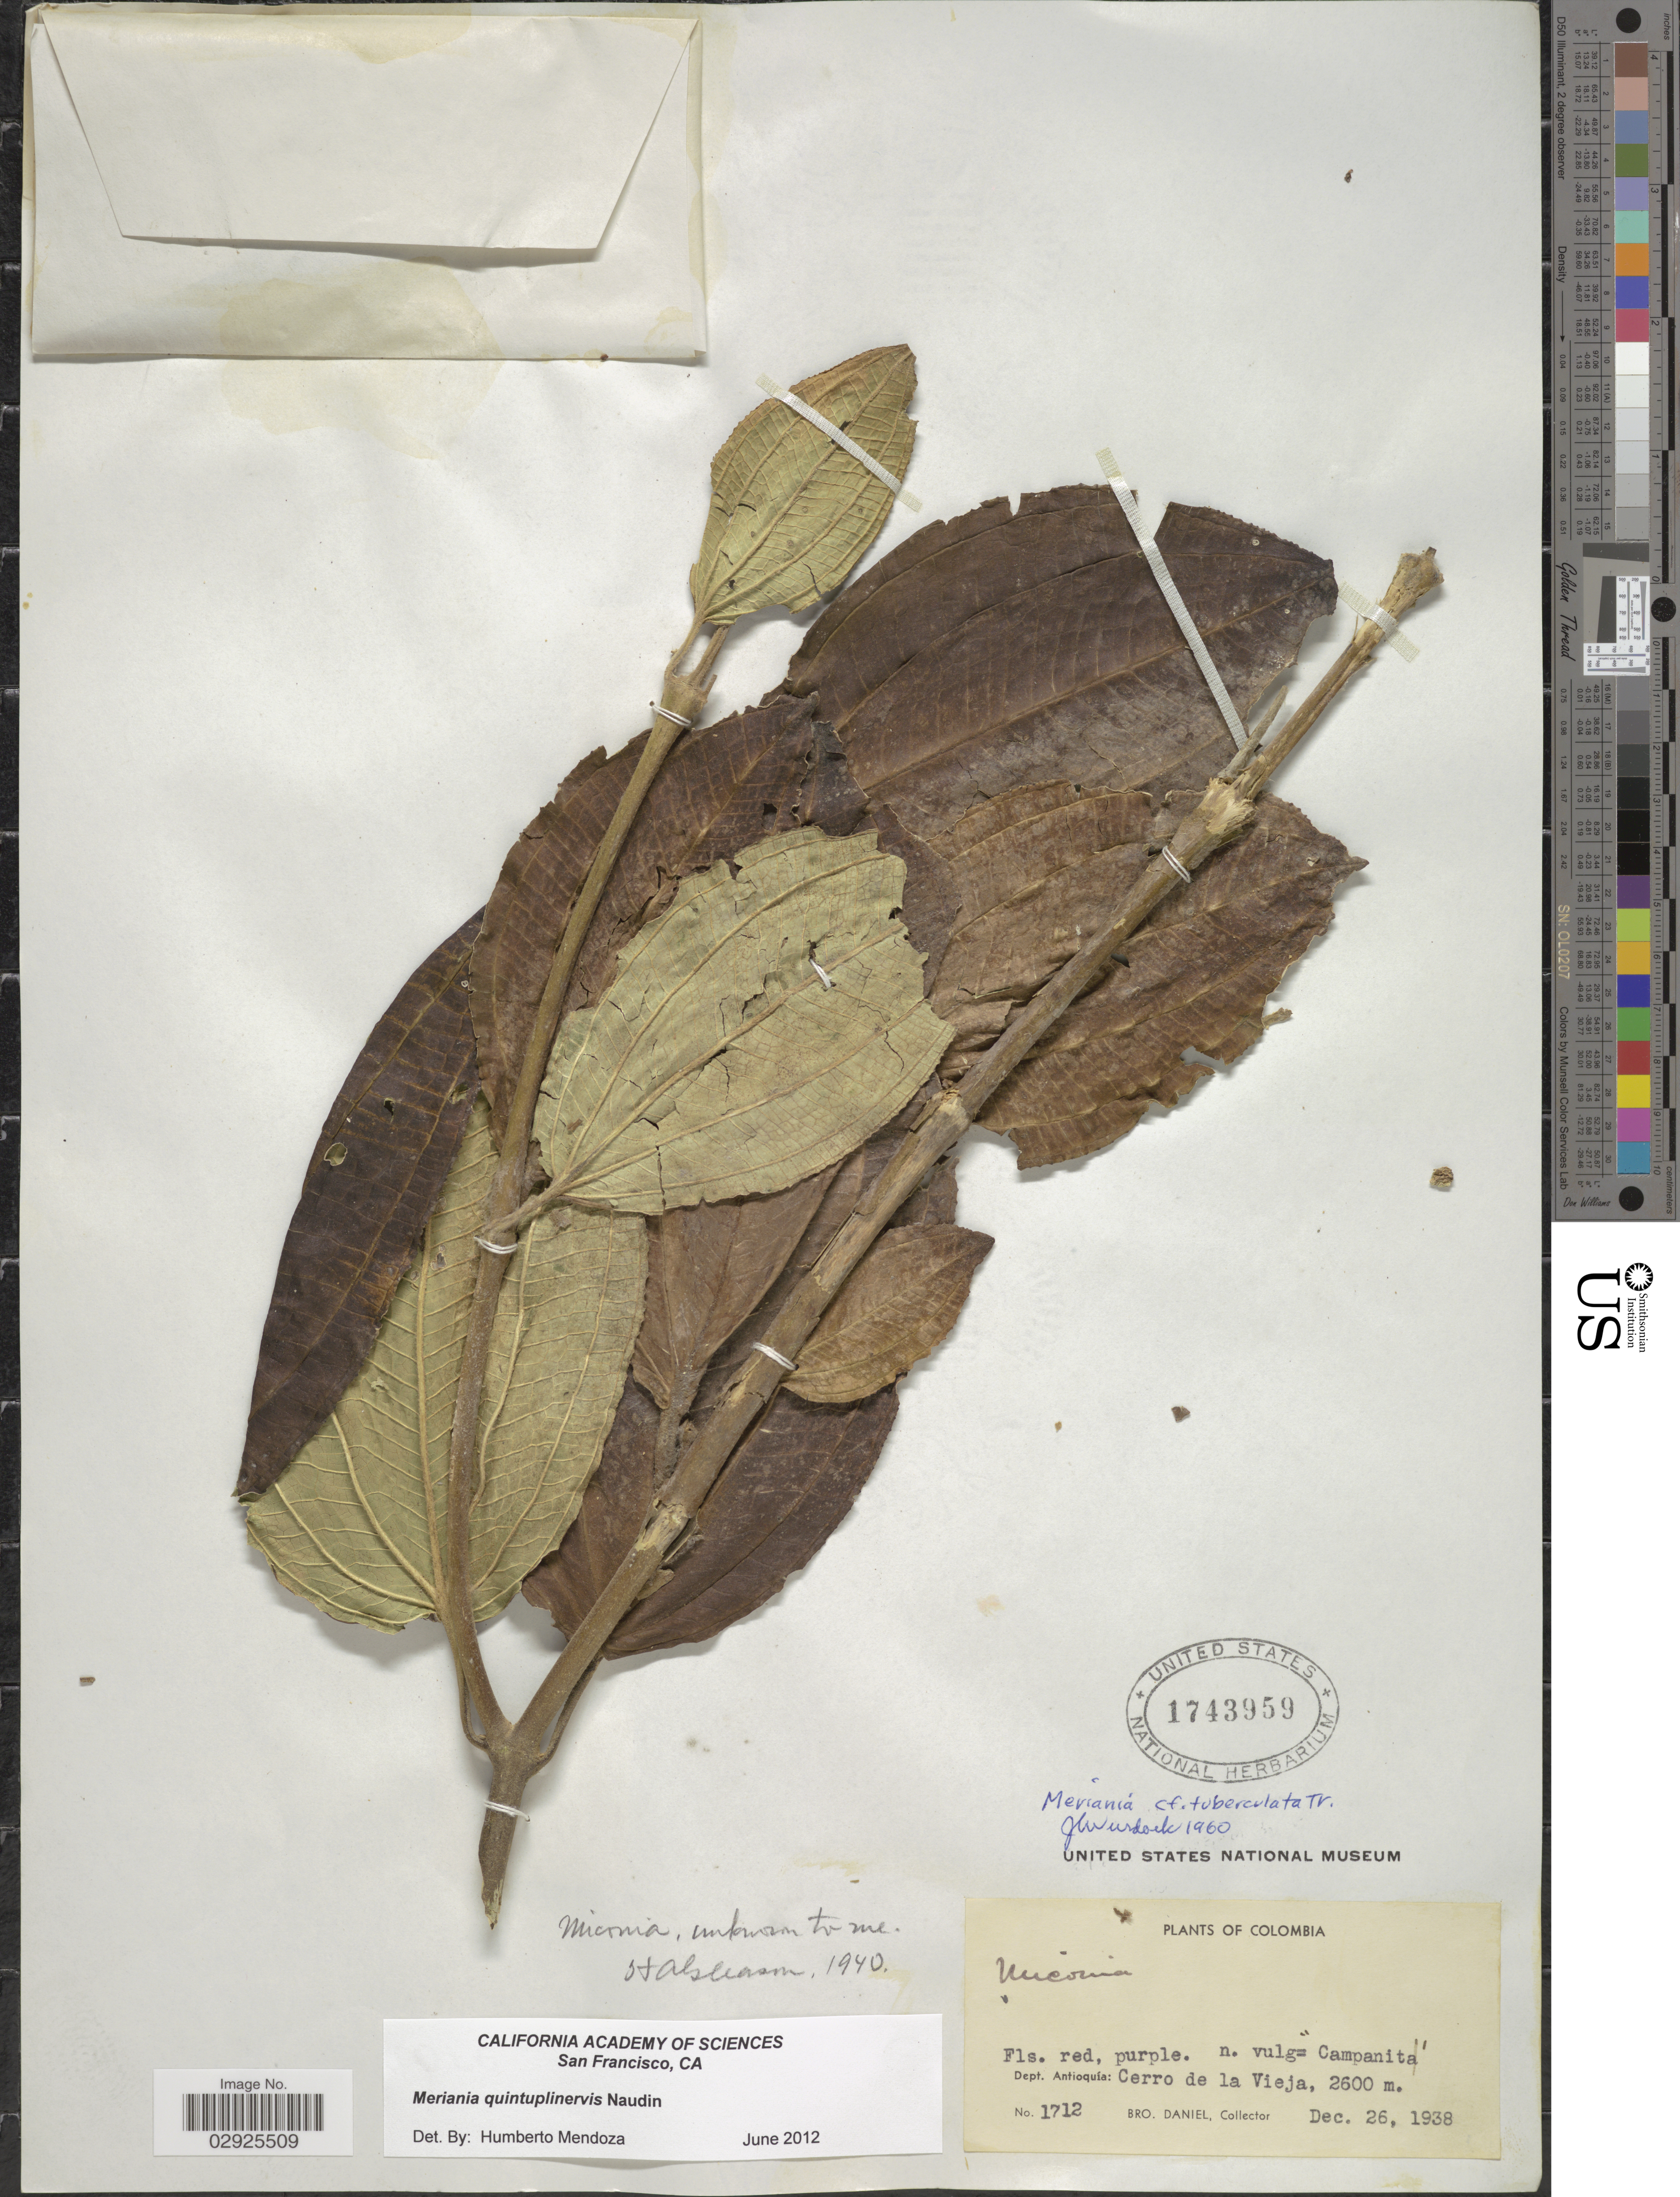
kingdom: Plantae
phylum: Tracheophyta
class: Magnoliopsida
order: Myrtales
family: Melastomataceae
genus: Meriania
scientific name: Meriania quintuplinervis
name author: Naudin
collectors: Bro. Daniel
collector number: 1712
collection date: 1938-12-26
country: Colombia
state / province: Antioquia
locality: Dept. Antioquia: Cerro de la Vieja.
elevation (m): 2600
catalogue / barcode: US 1743959